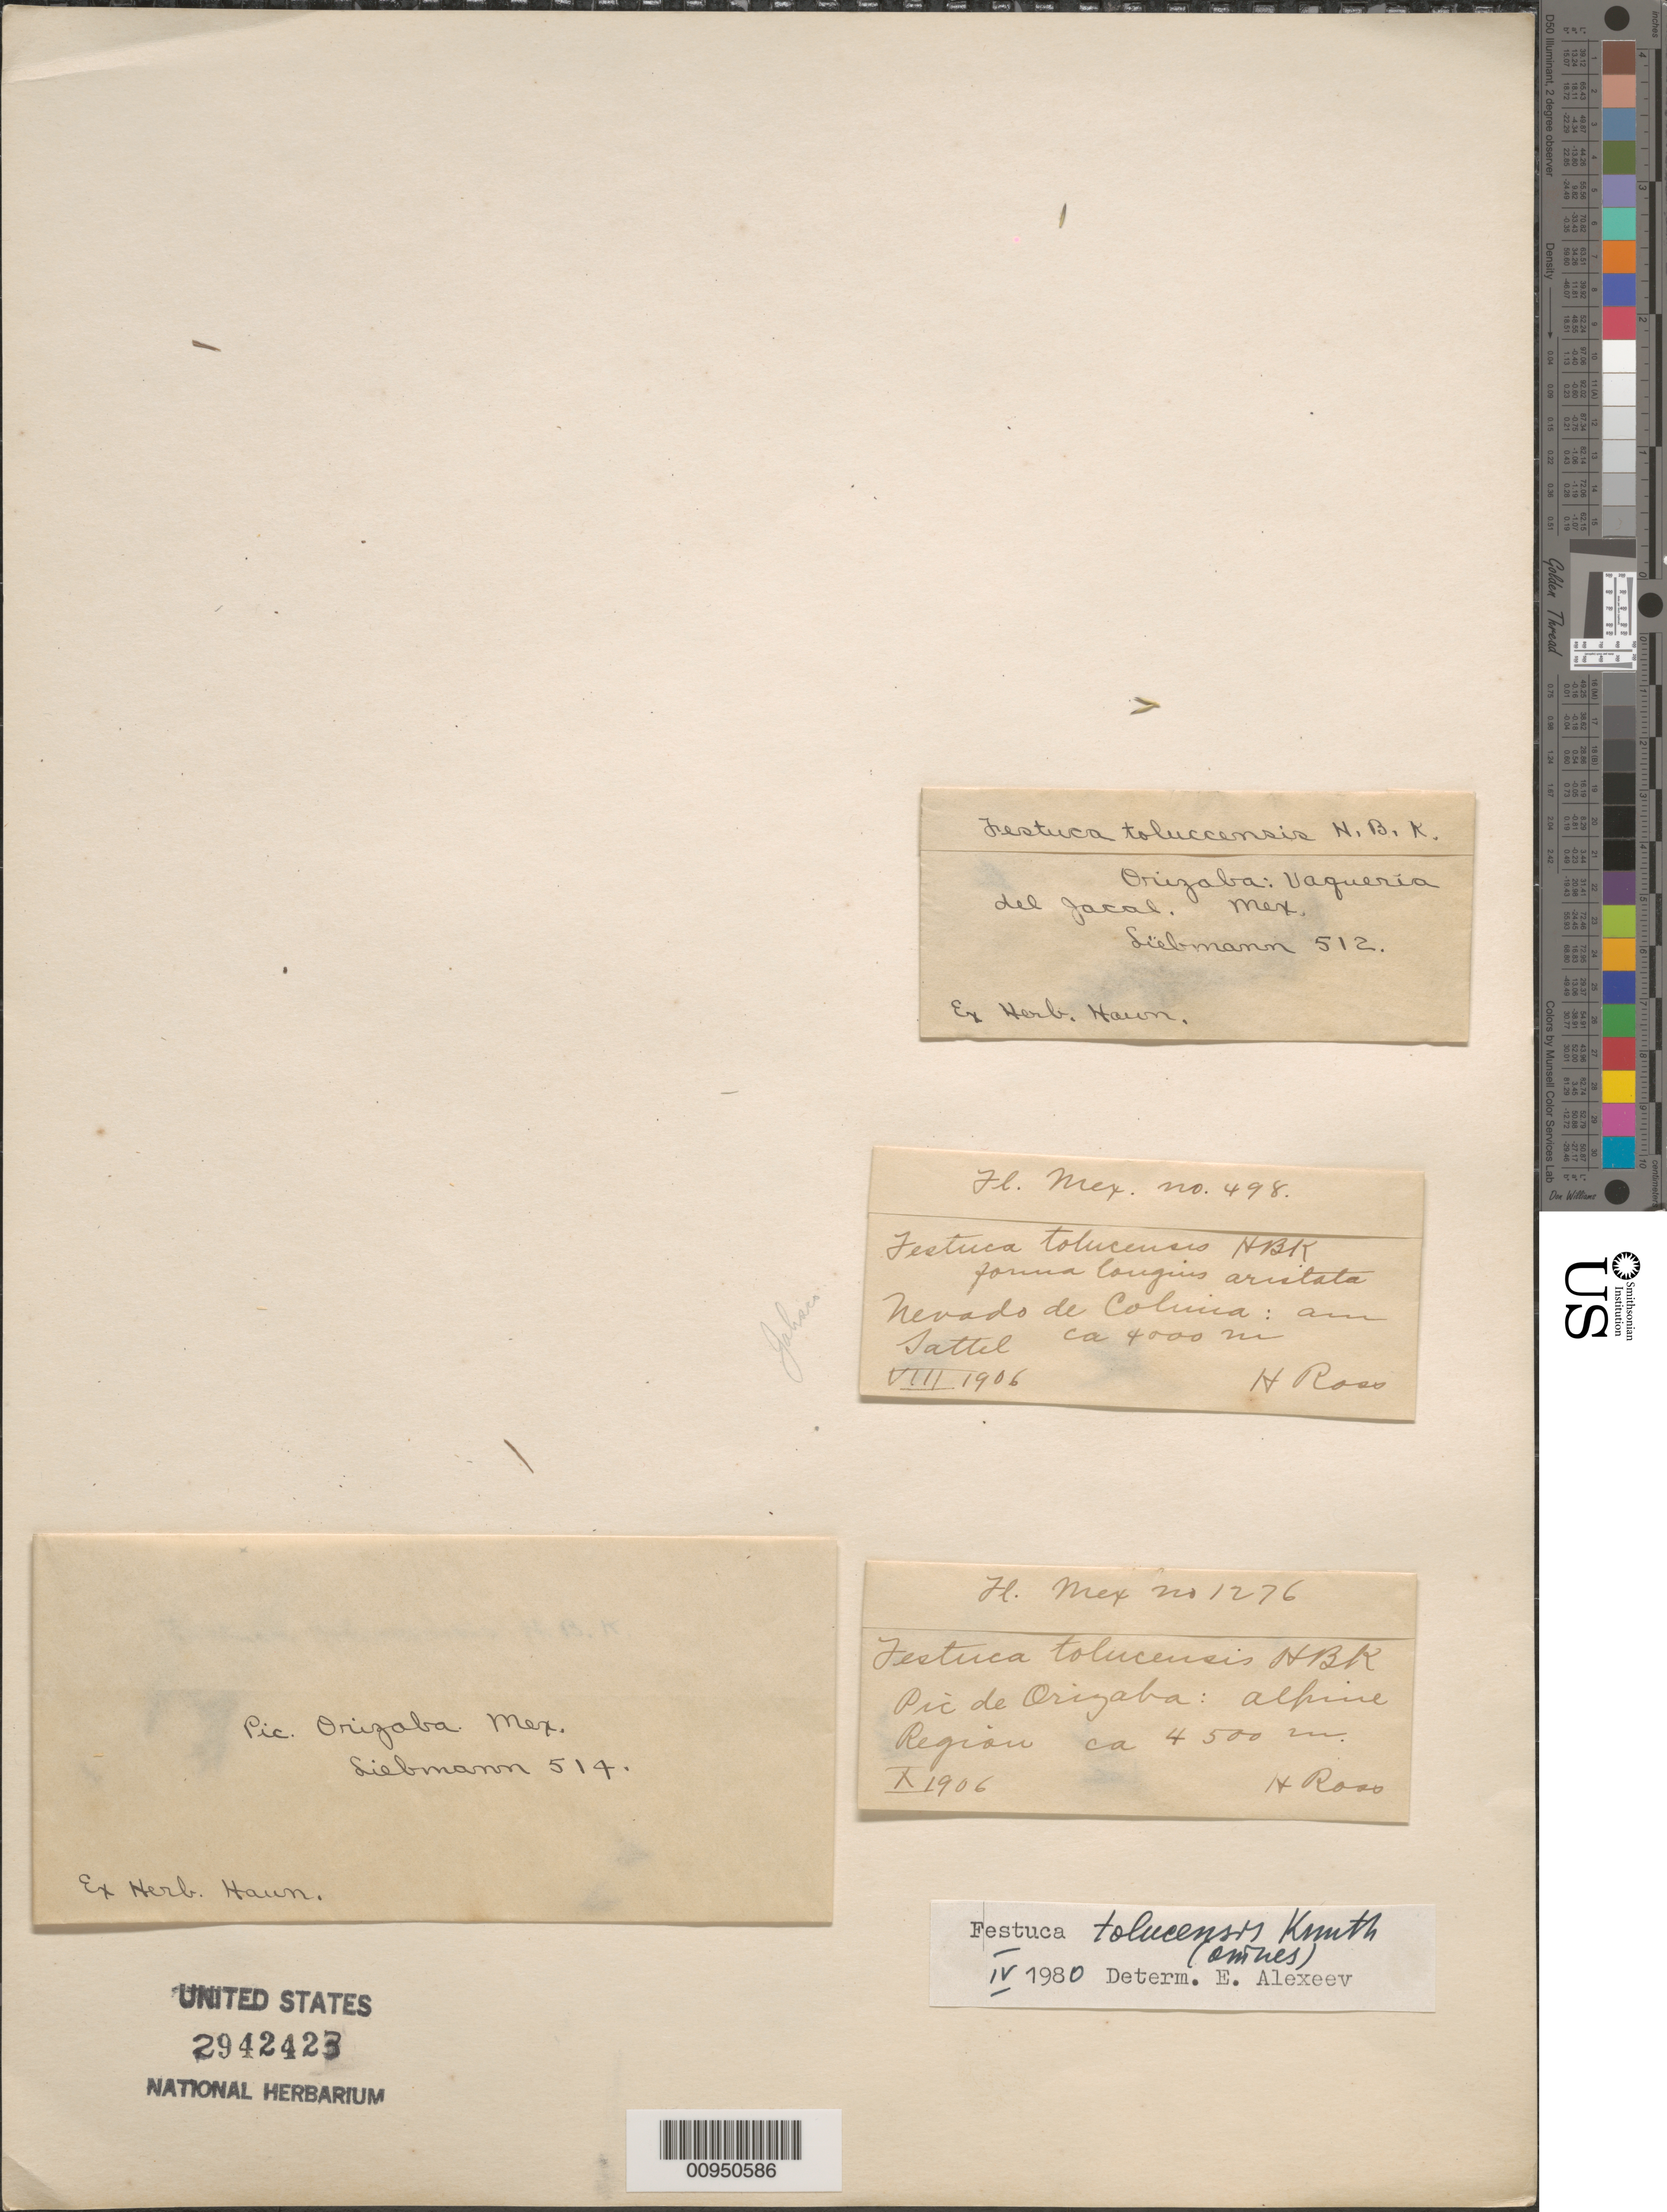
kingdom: Plantae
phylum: Tracheophyta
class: Liliopsida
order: Poales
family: Poaceae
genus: Festuca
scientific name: Festuca tolucensis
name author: Kunth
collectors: F. M. Liebmann & H. Ross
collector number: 512 , 514, 498, 1276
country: Mexico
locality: Mixed collection Orizaba, Vaqueria, Nevado de Coluica, Pic de Orizaba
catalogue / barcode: US 2942423